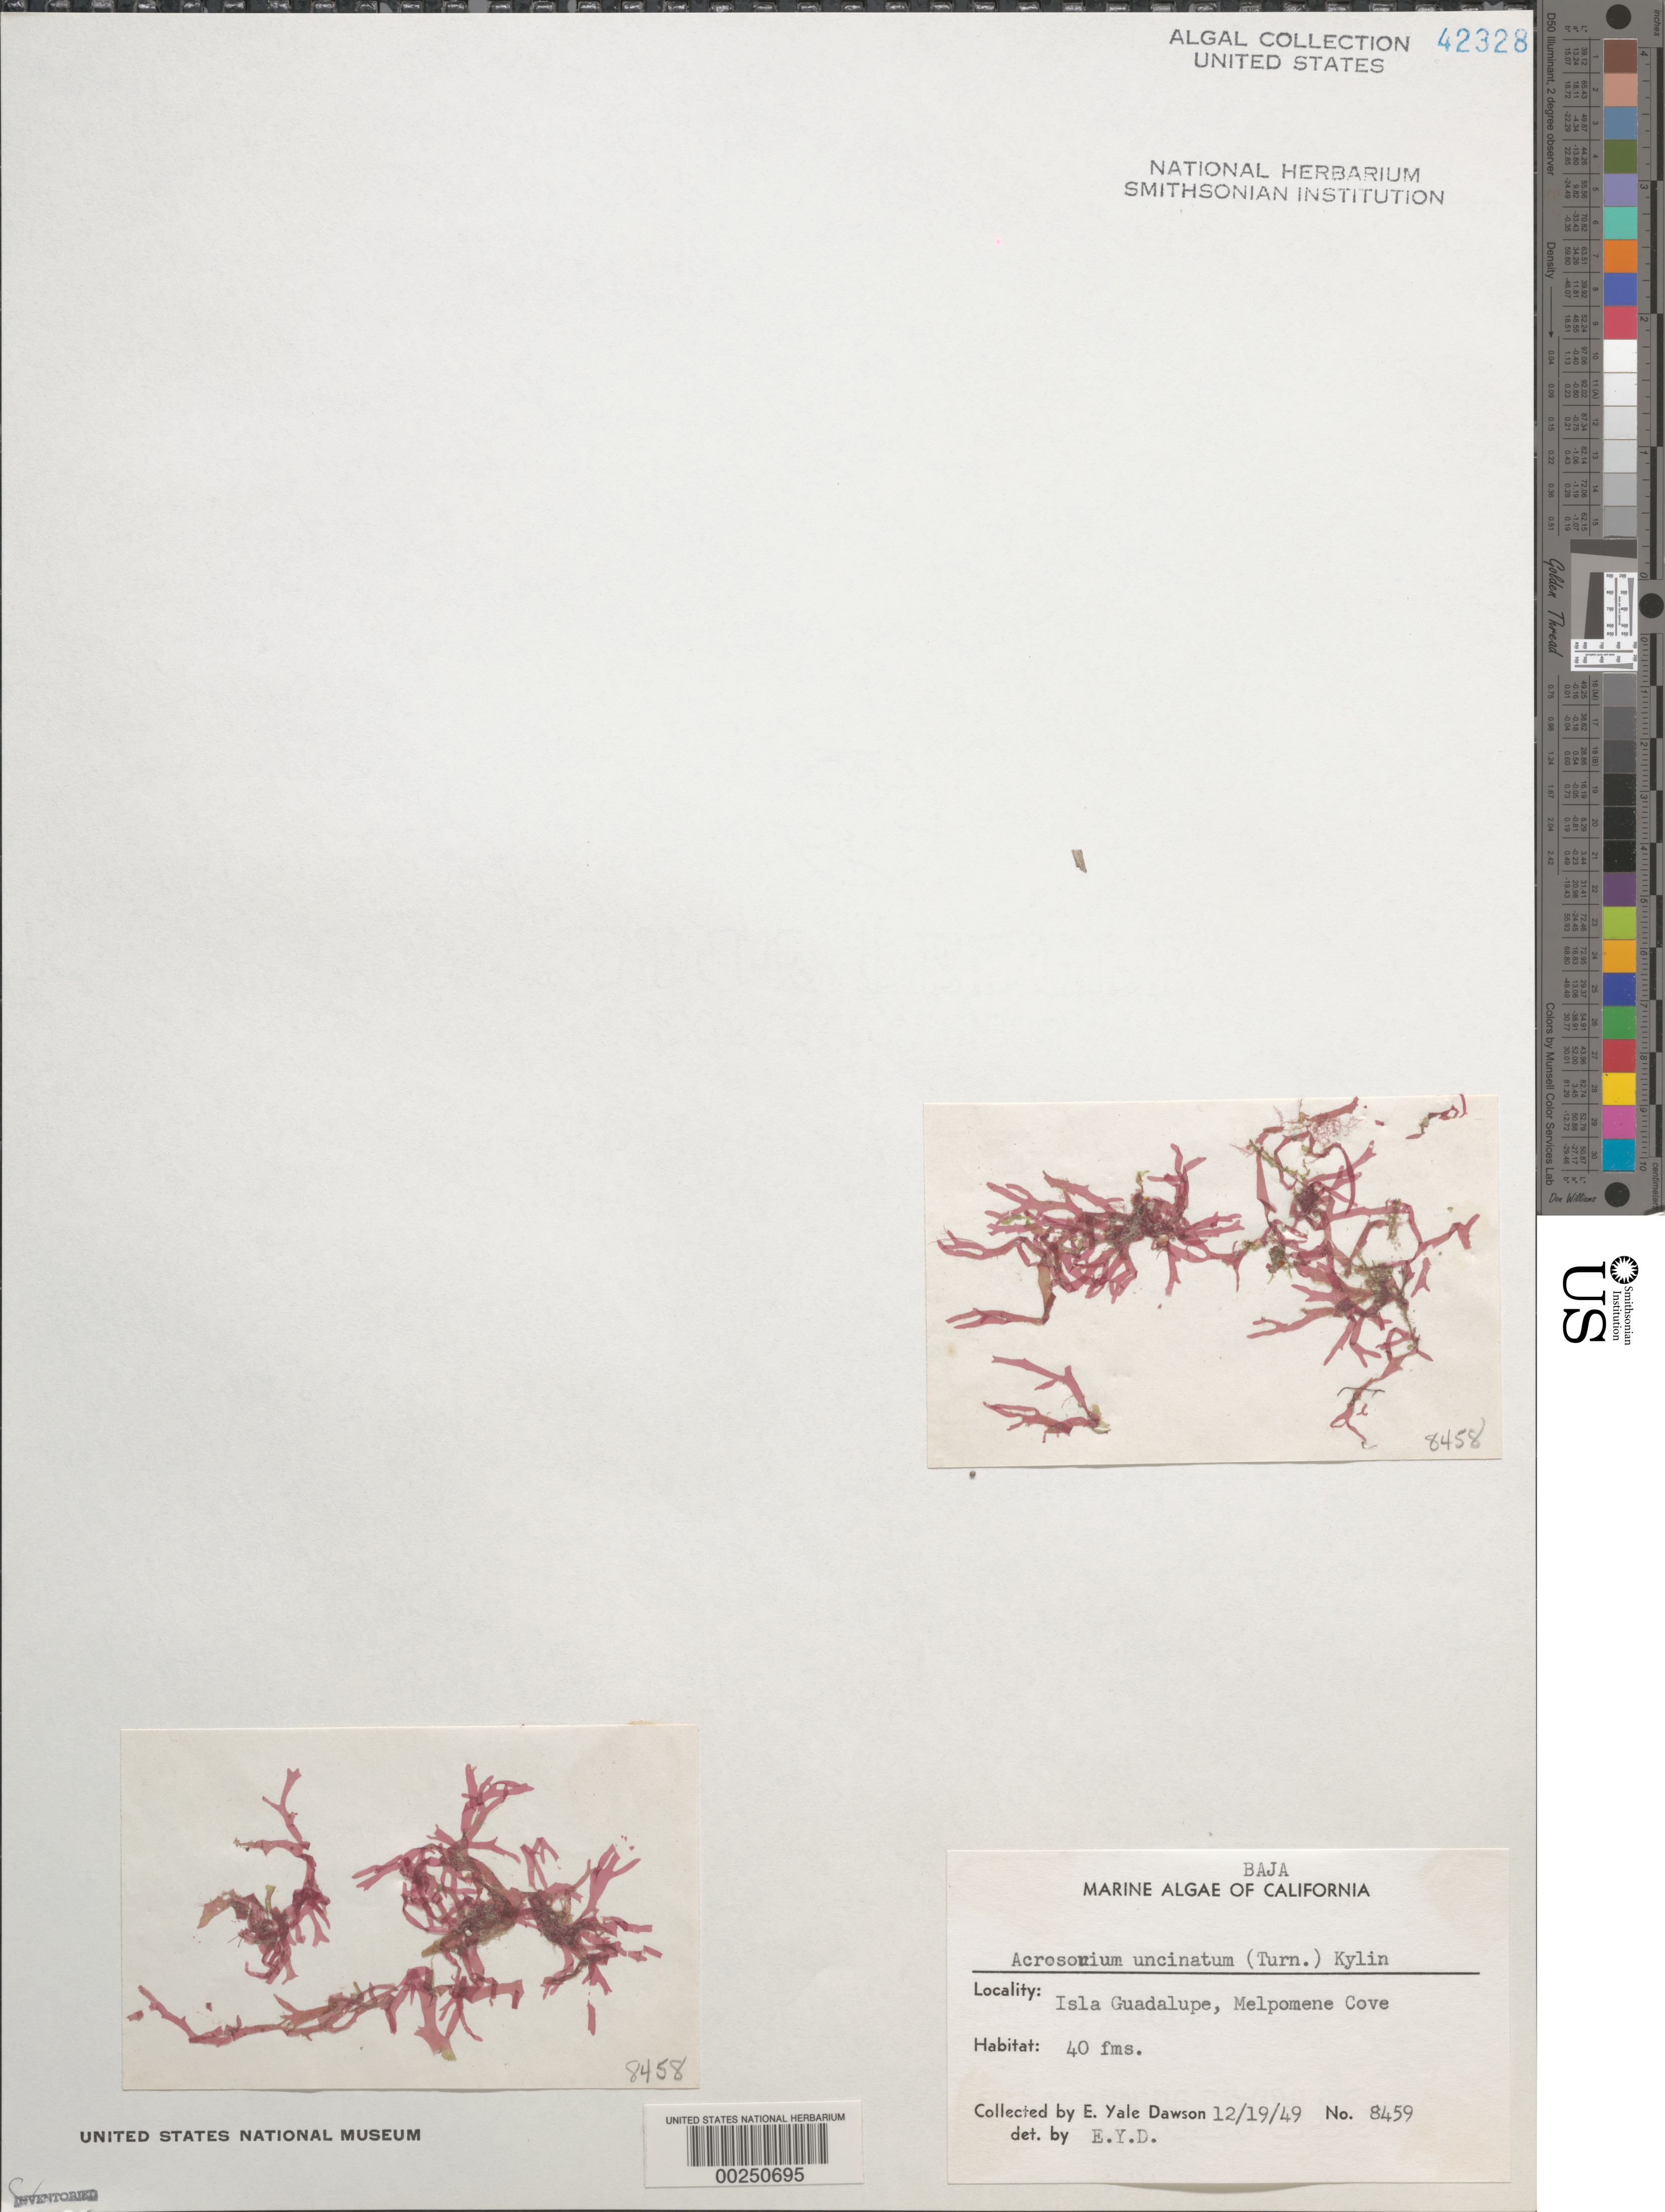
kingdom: Plantae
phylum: Rhodophyta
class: Florideophyceae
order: Ceramiales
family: Delesseriaceae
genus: Cryptopleura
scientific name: Cryptopleura ramosa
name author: (Huds.) L.M. Newton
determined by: Algae name updating Project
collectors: E. Y. Dawson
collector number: EYD 8459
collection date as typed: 19 Dec 1949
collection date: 1949-12-19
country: Mexico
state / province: Baja California Norte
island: Isla Guadalupe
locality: Melpomene Cove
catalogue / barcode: US 42328